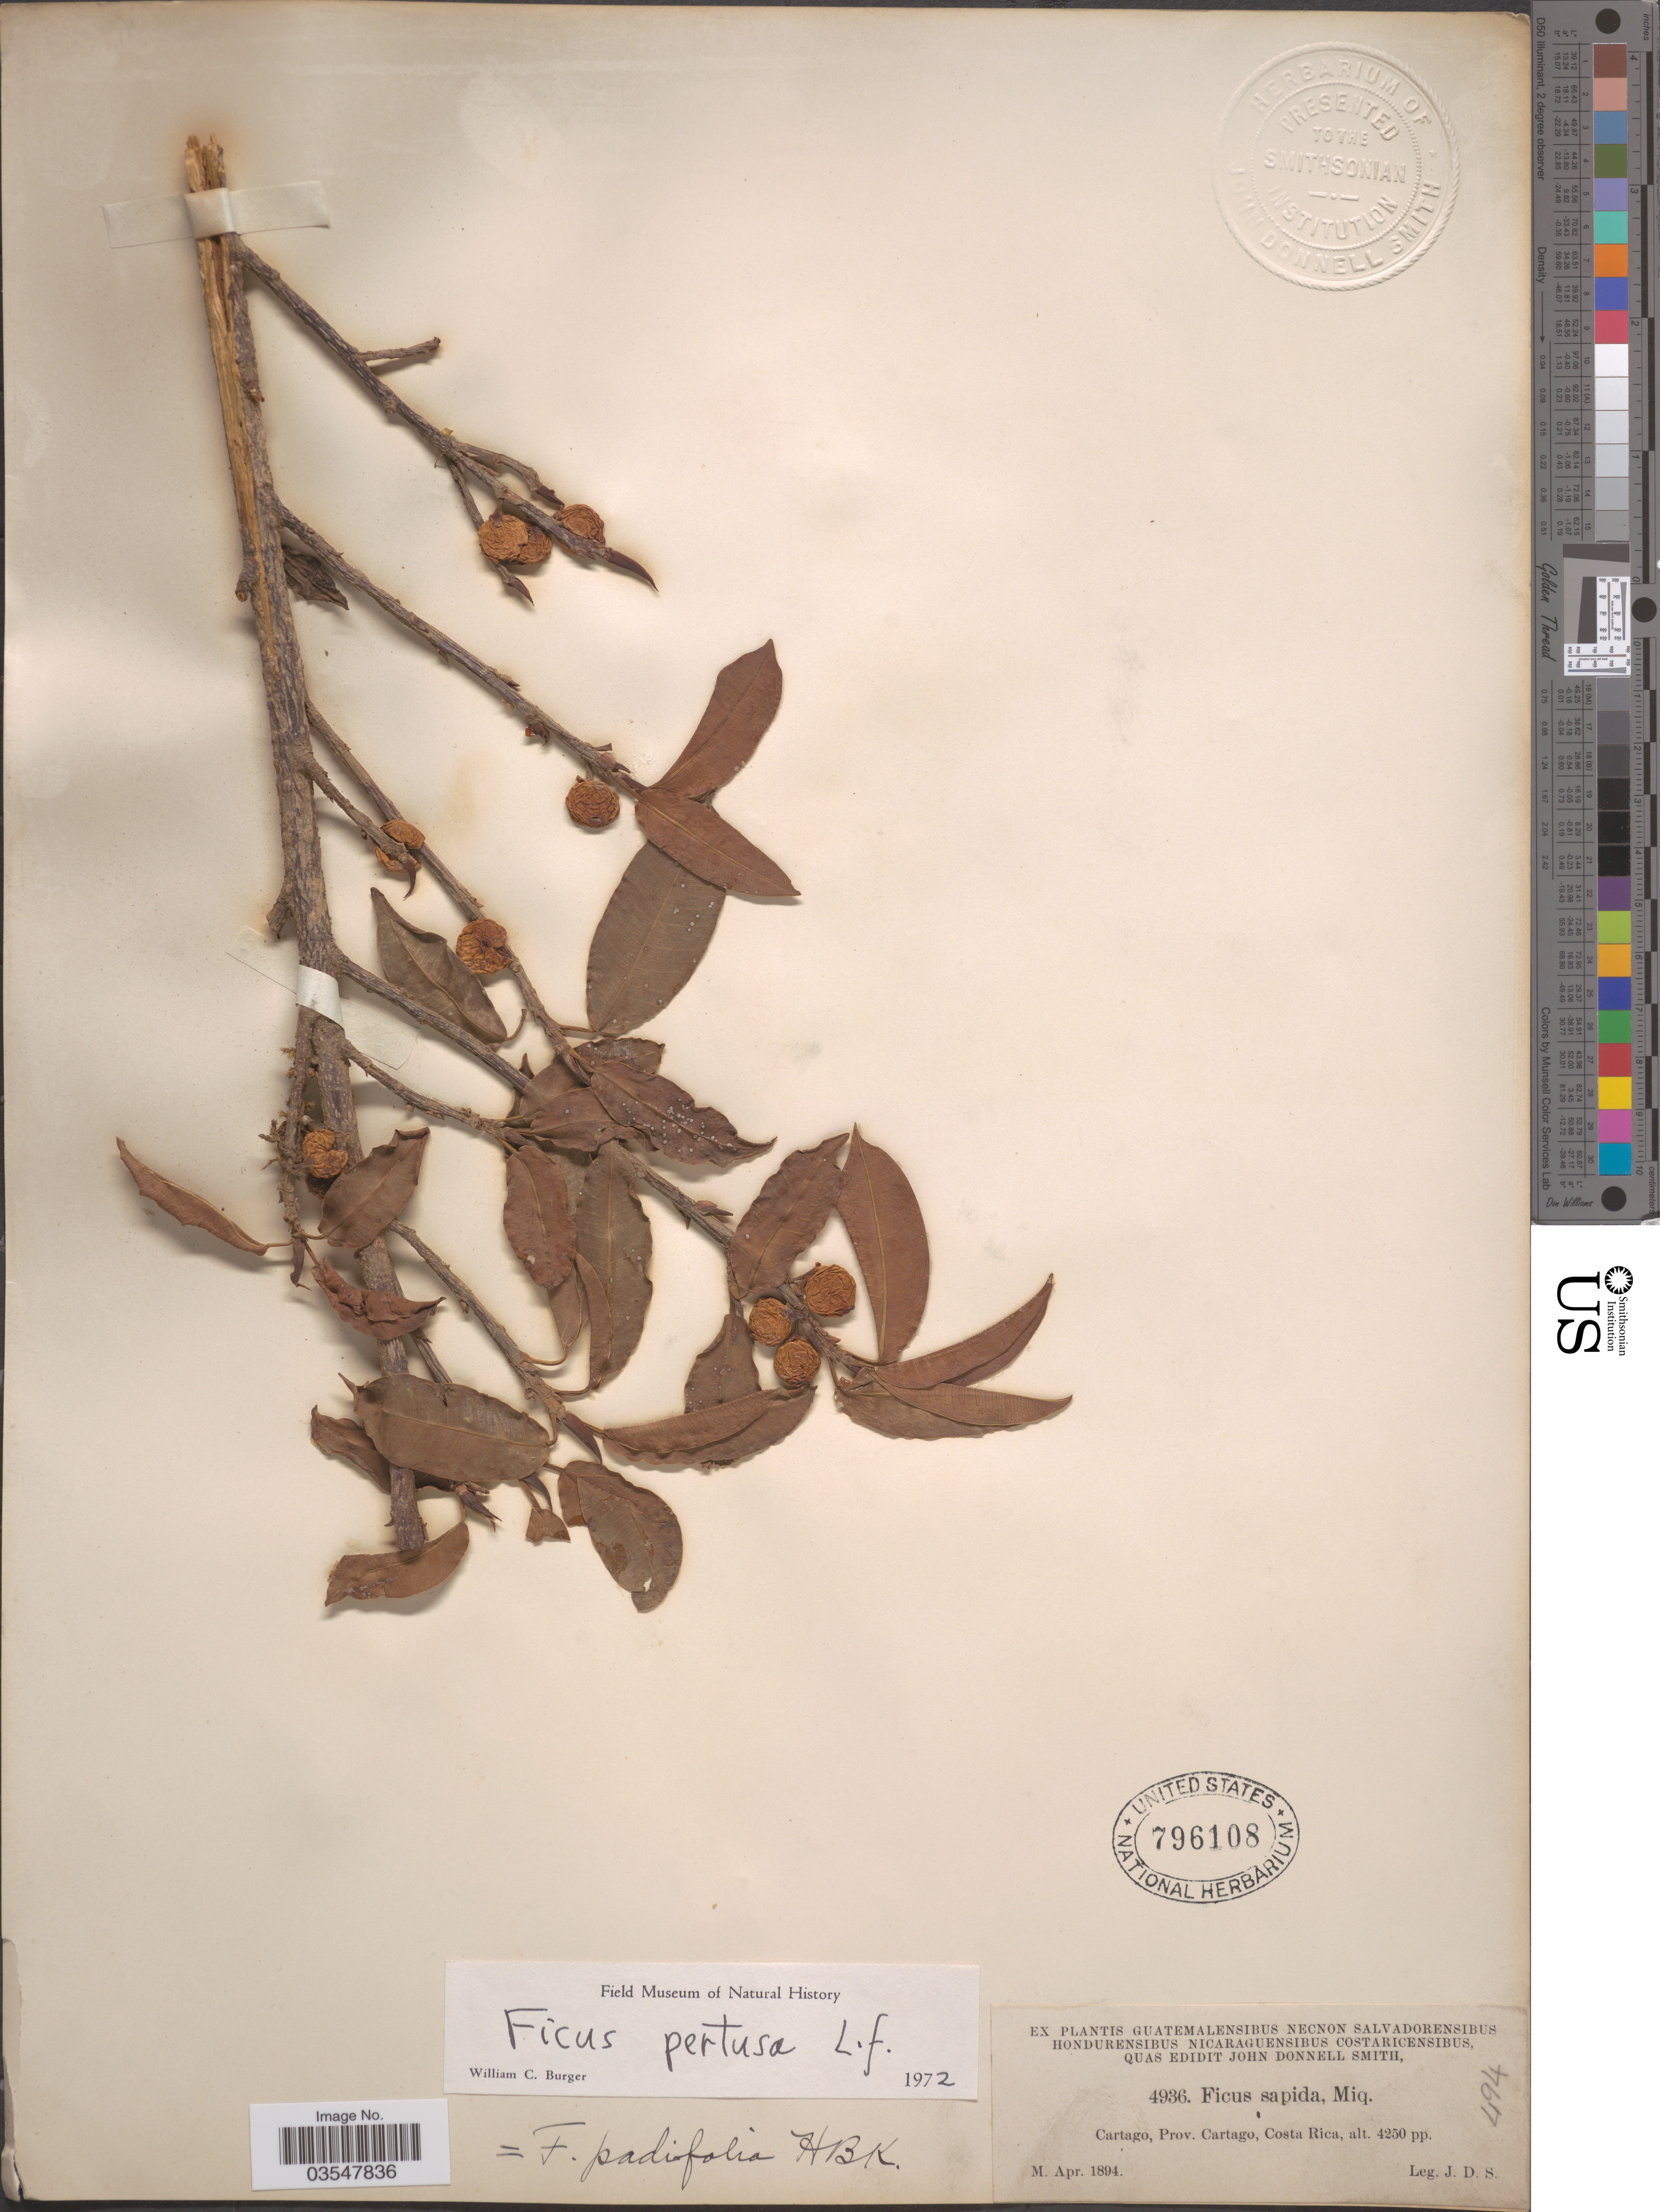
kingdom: Plantae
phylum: Tracheophyta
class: Magnoliopsida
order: Rosales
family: Moraceae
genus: Ficus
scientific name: Ficus pertusa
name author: L. f.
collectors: J. Donnell Smith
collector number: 4936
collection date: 1894-04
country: Costa Rica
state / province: Cartago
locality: Cartago.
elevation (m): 1295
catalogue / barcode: US 796108